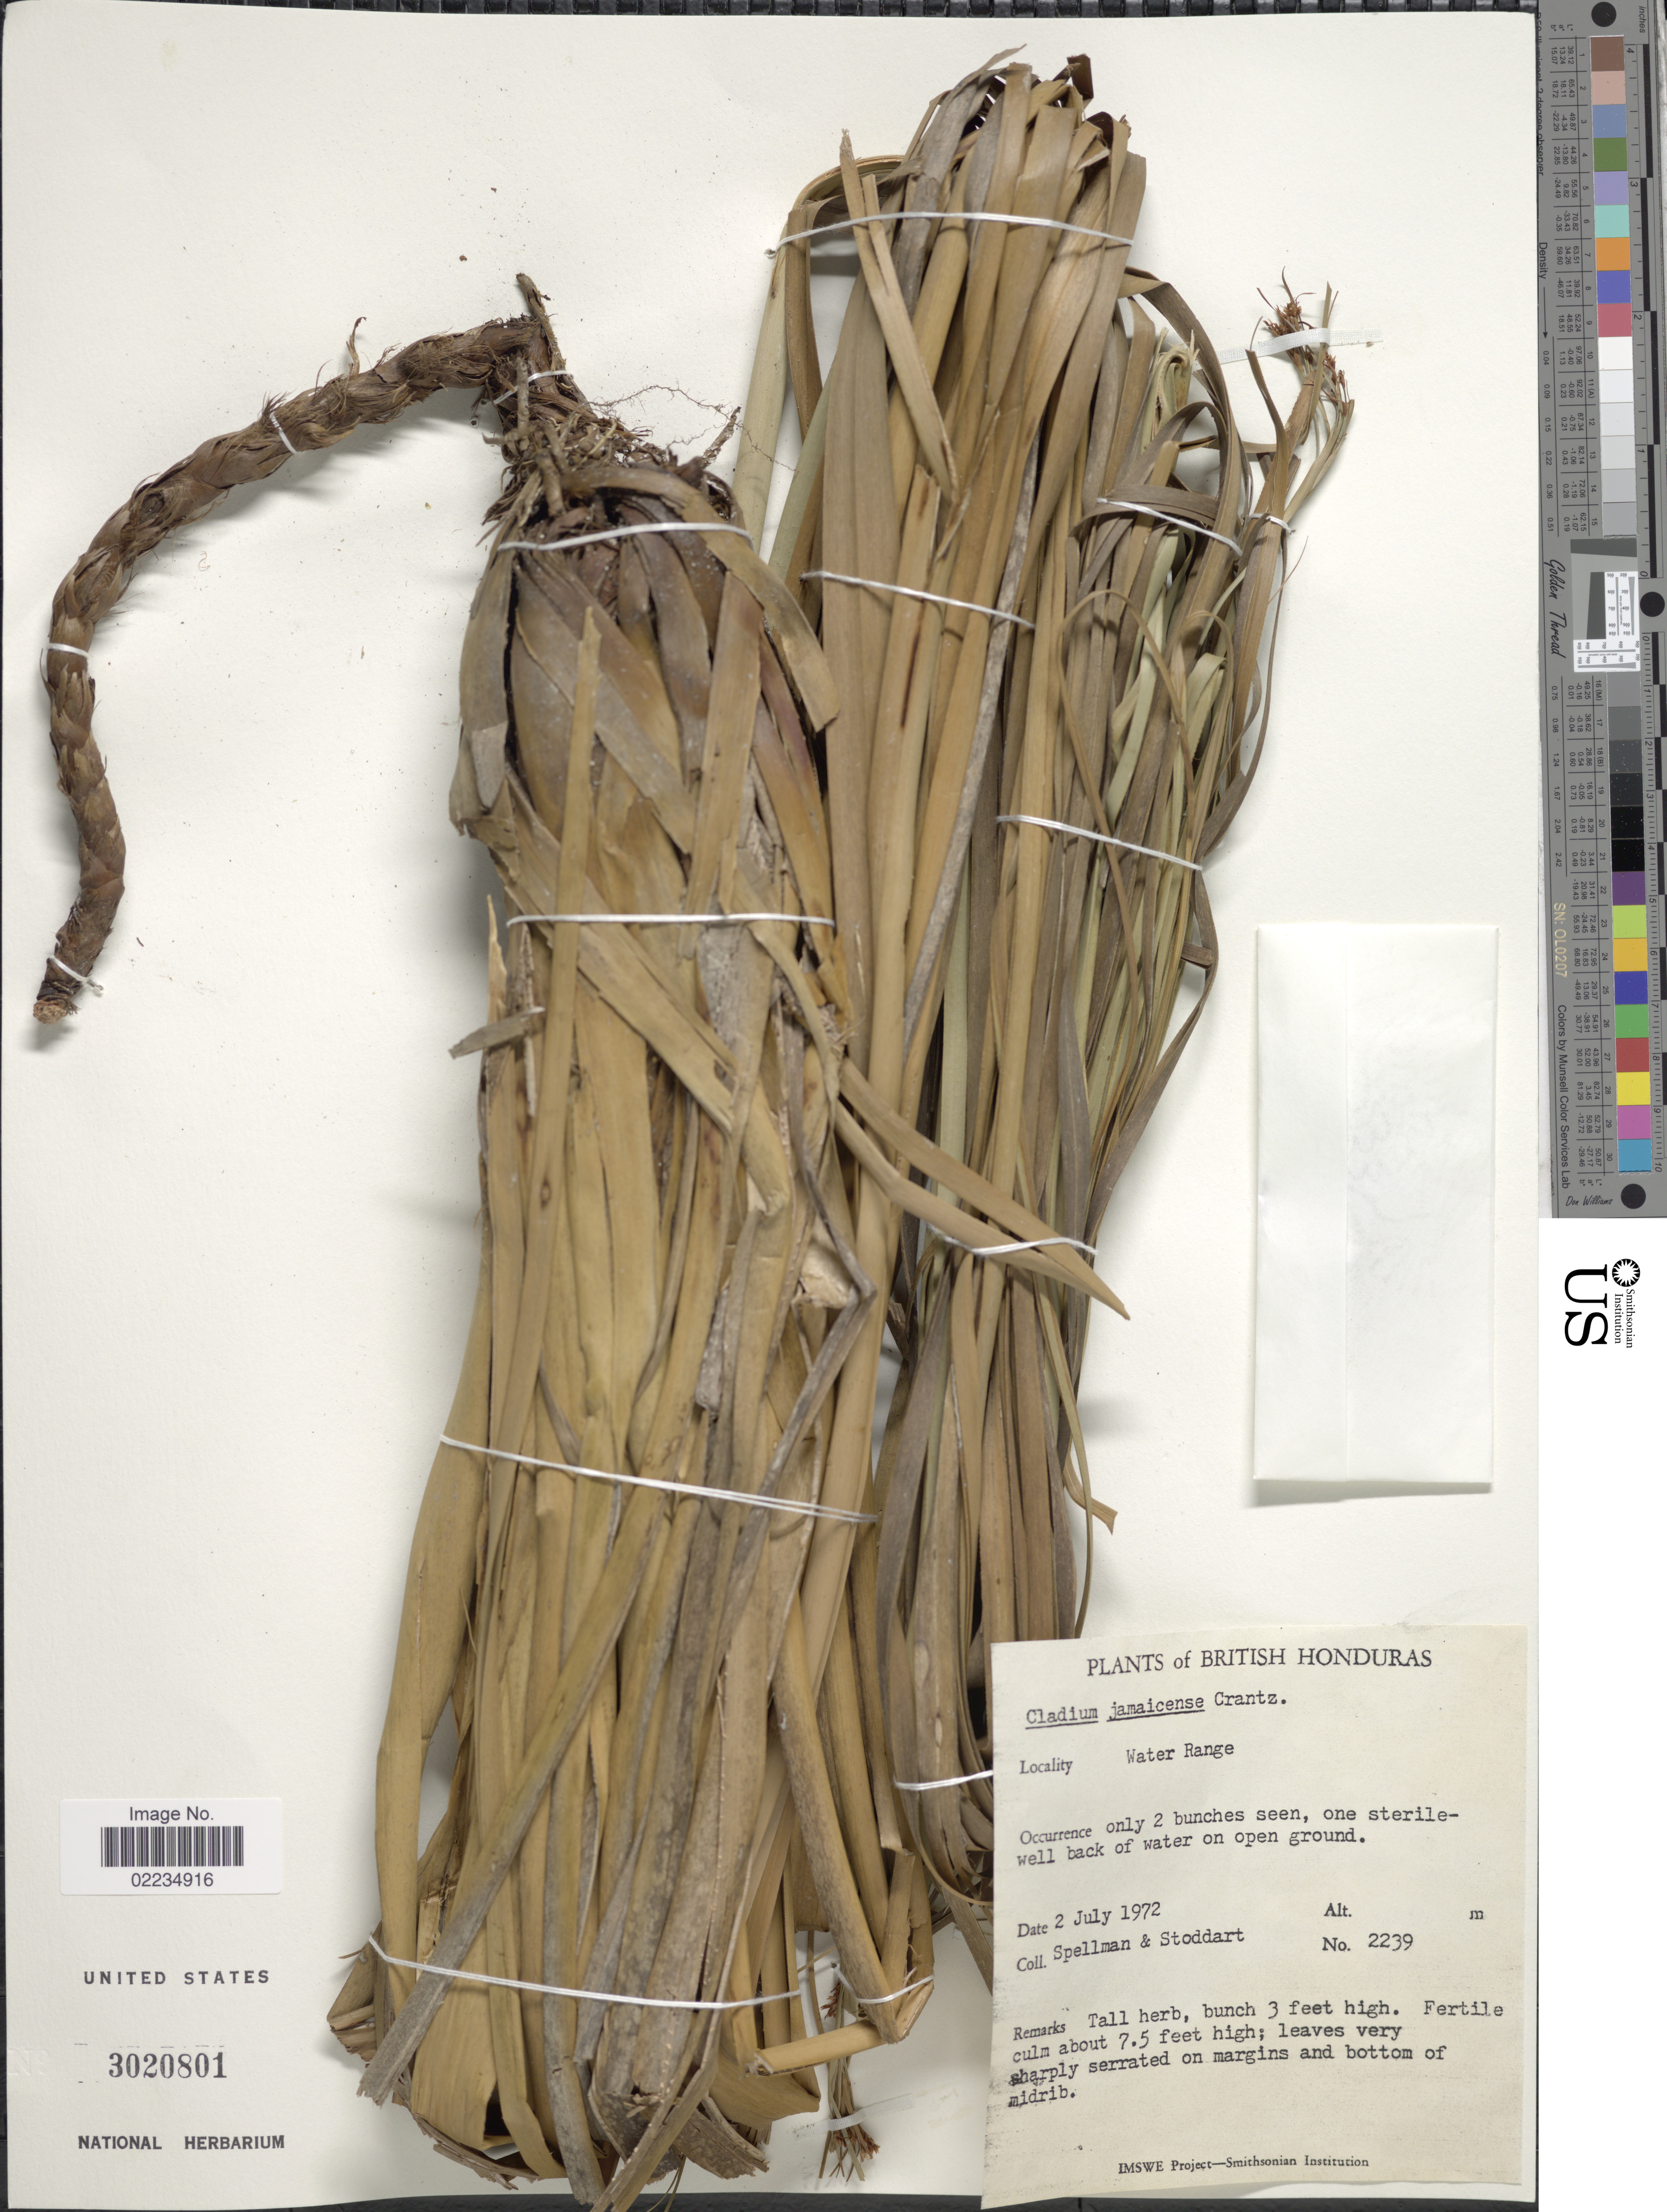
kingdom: Plantae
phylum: Tracheophyta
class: Liliopsida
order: Poales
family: Cyperaceae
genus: Cladium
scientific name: Cladium jamaicense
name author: Crantz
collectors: Spellman, -- & -. Stoddart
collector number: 2239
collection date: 1972-07-02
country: Belize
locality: British Honduras, Water Range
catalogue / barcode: US 3020801